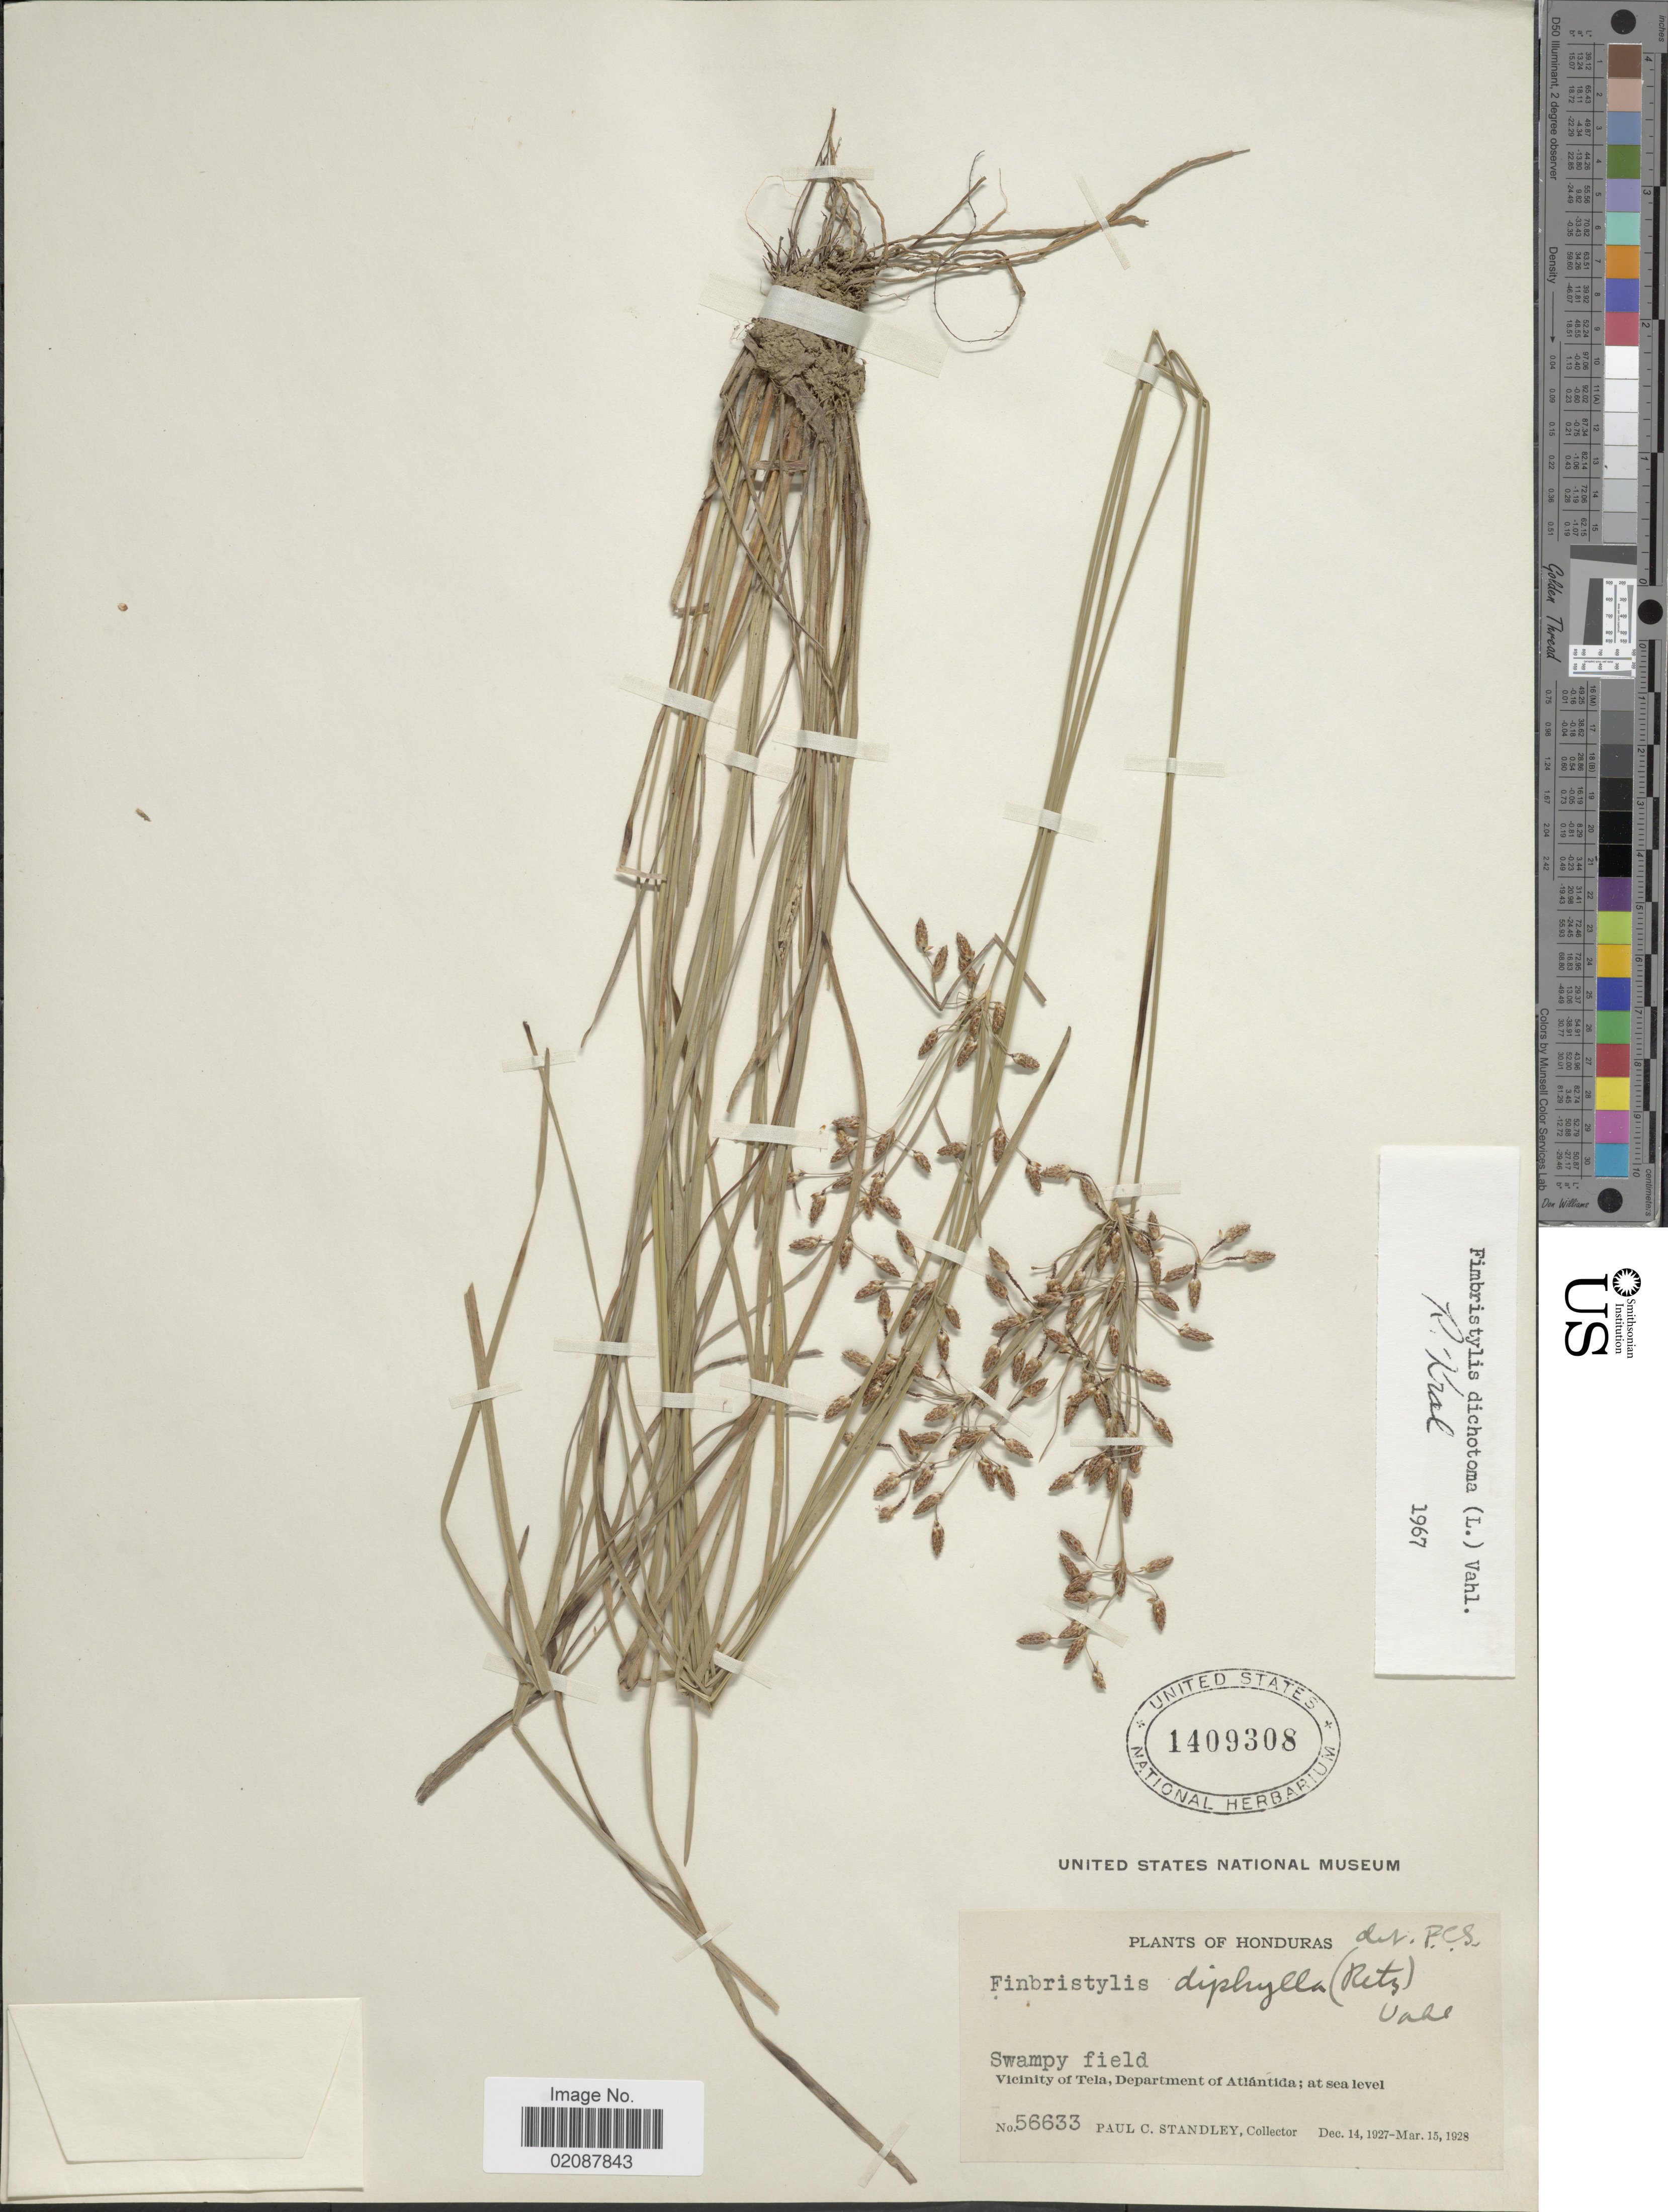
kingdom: Plantae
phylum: Tracheophyta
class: Liliopsida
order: Poales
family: Cyperaceae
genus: Fimbristylis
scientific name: Fimbristylis dichotoma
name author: (L.) Vahl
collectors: P. C. Standley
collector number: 56633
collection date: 1927-12-14/1928-03-15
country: Honduras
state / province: Atlántida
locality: Vicinity of Tela, Department of Atlantida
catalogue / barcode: US 1409308